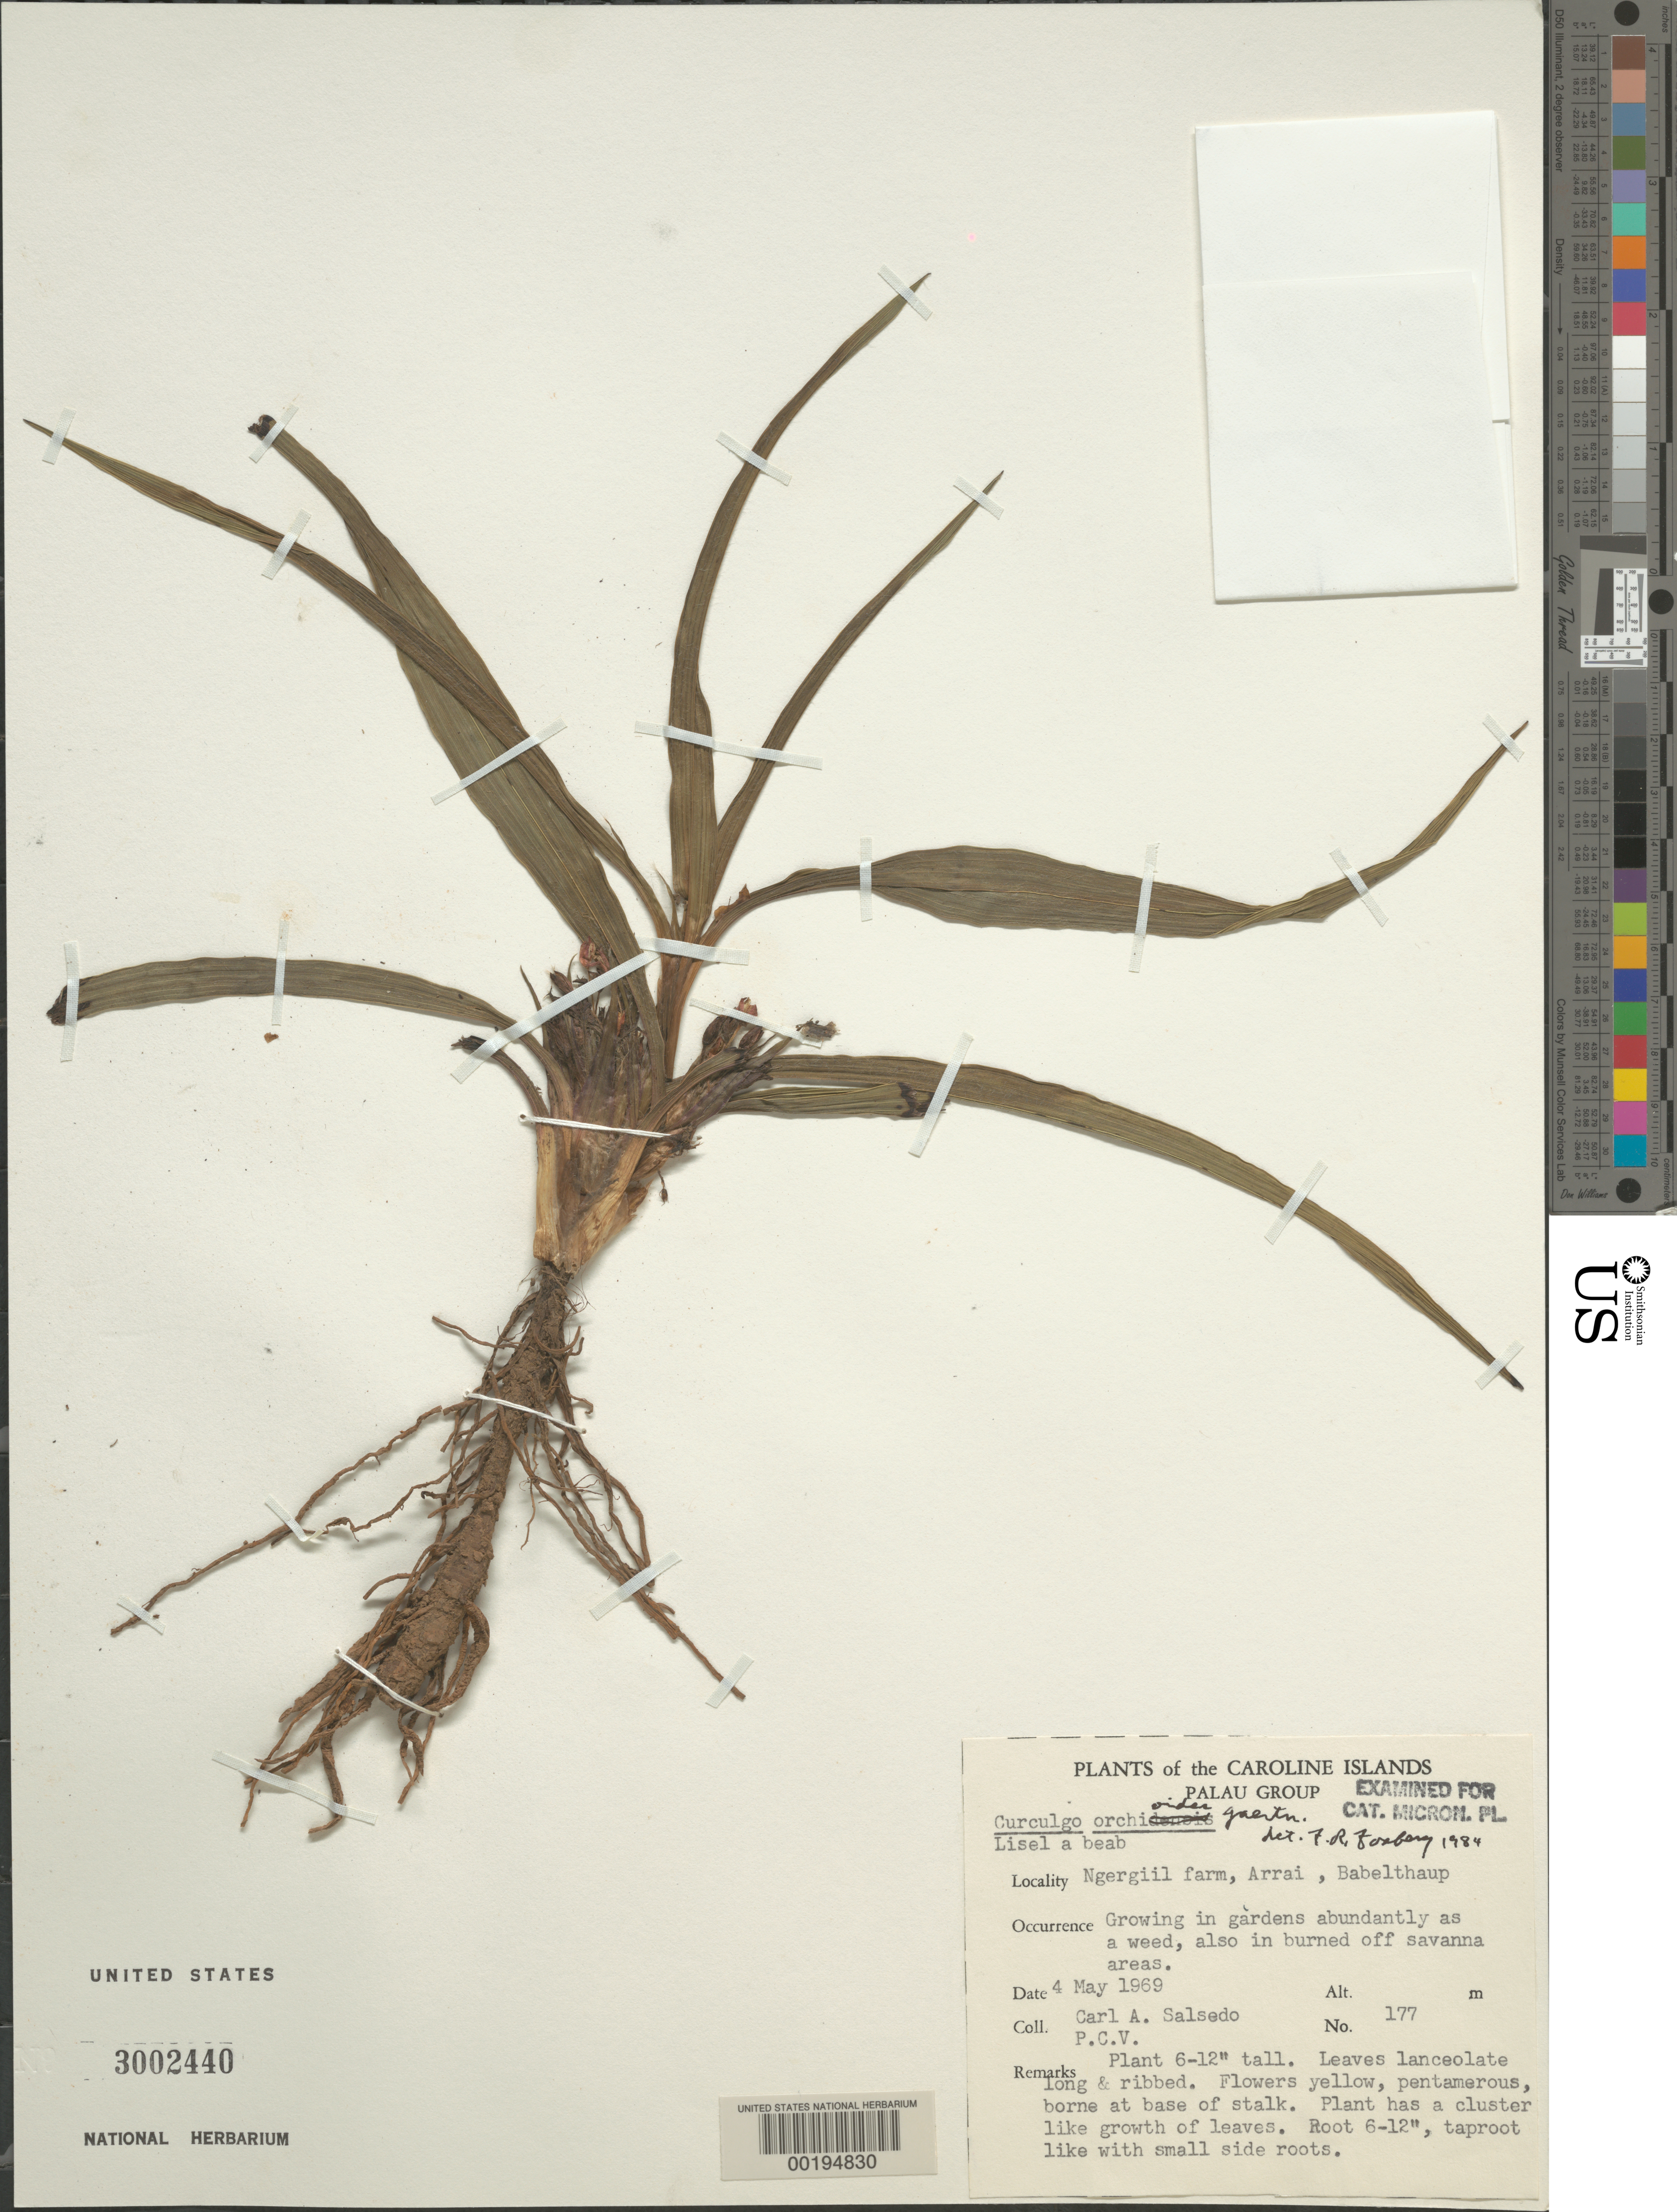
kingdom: Plantae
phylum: Tracheophyta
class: Liliopsida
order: Asparagales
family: Hypoxidaceae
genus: Curculigo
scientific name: Curculigo orchioides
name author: Gaertn.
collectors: C.A. Salsedo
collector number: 117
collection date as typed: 04 May 1969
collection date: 1969-05-04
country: Palau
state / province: Airai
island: Babeldaob [Babelthuap]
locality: Ngergiil farm, Airai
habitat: In gardens as weed; in burned off savanna grass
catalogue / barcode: US 3002440